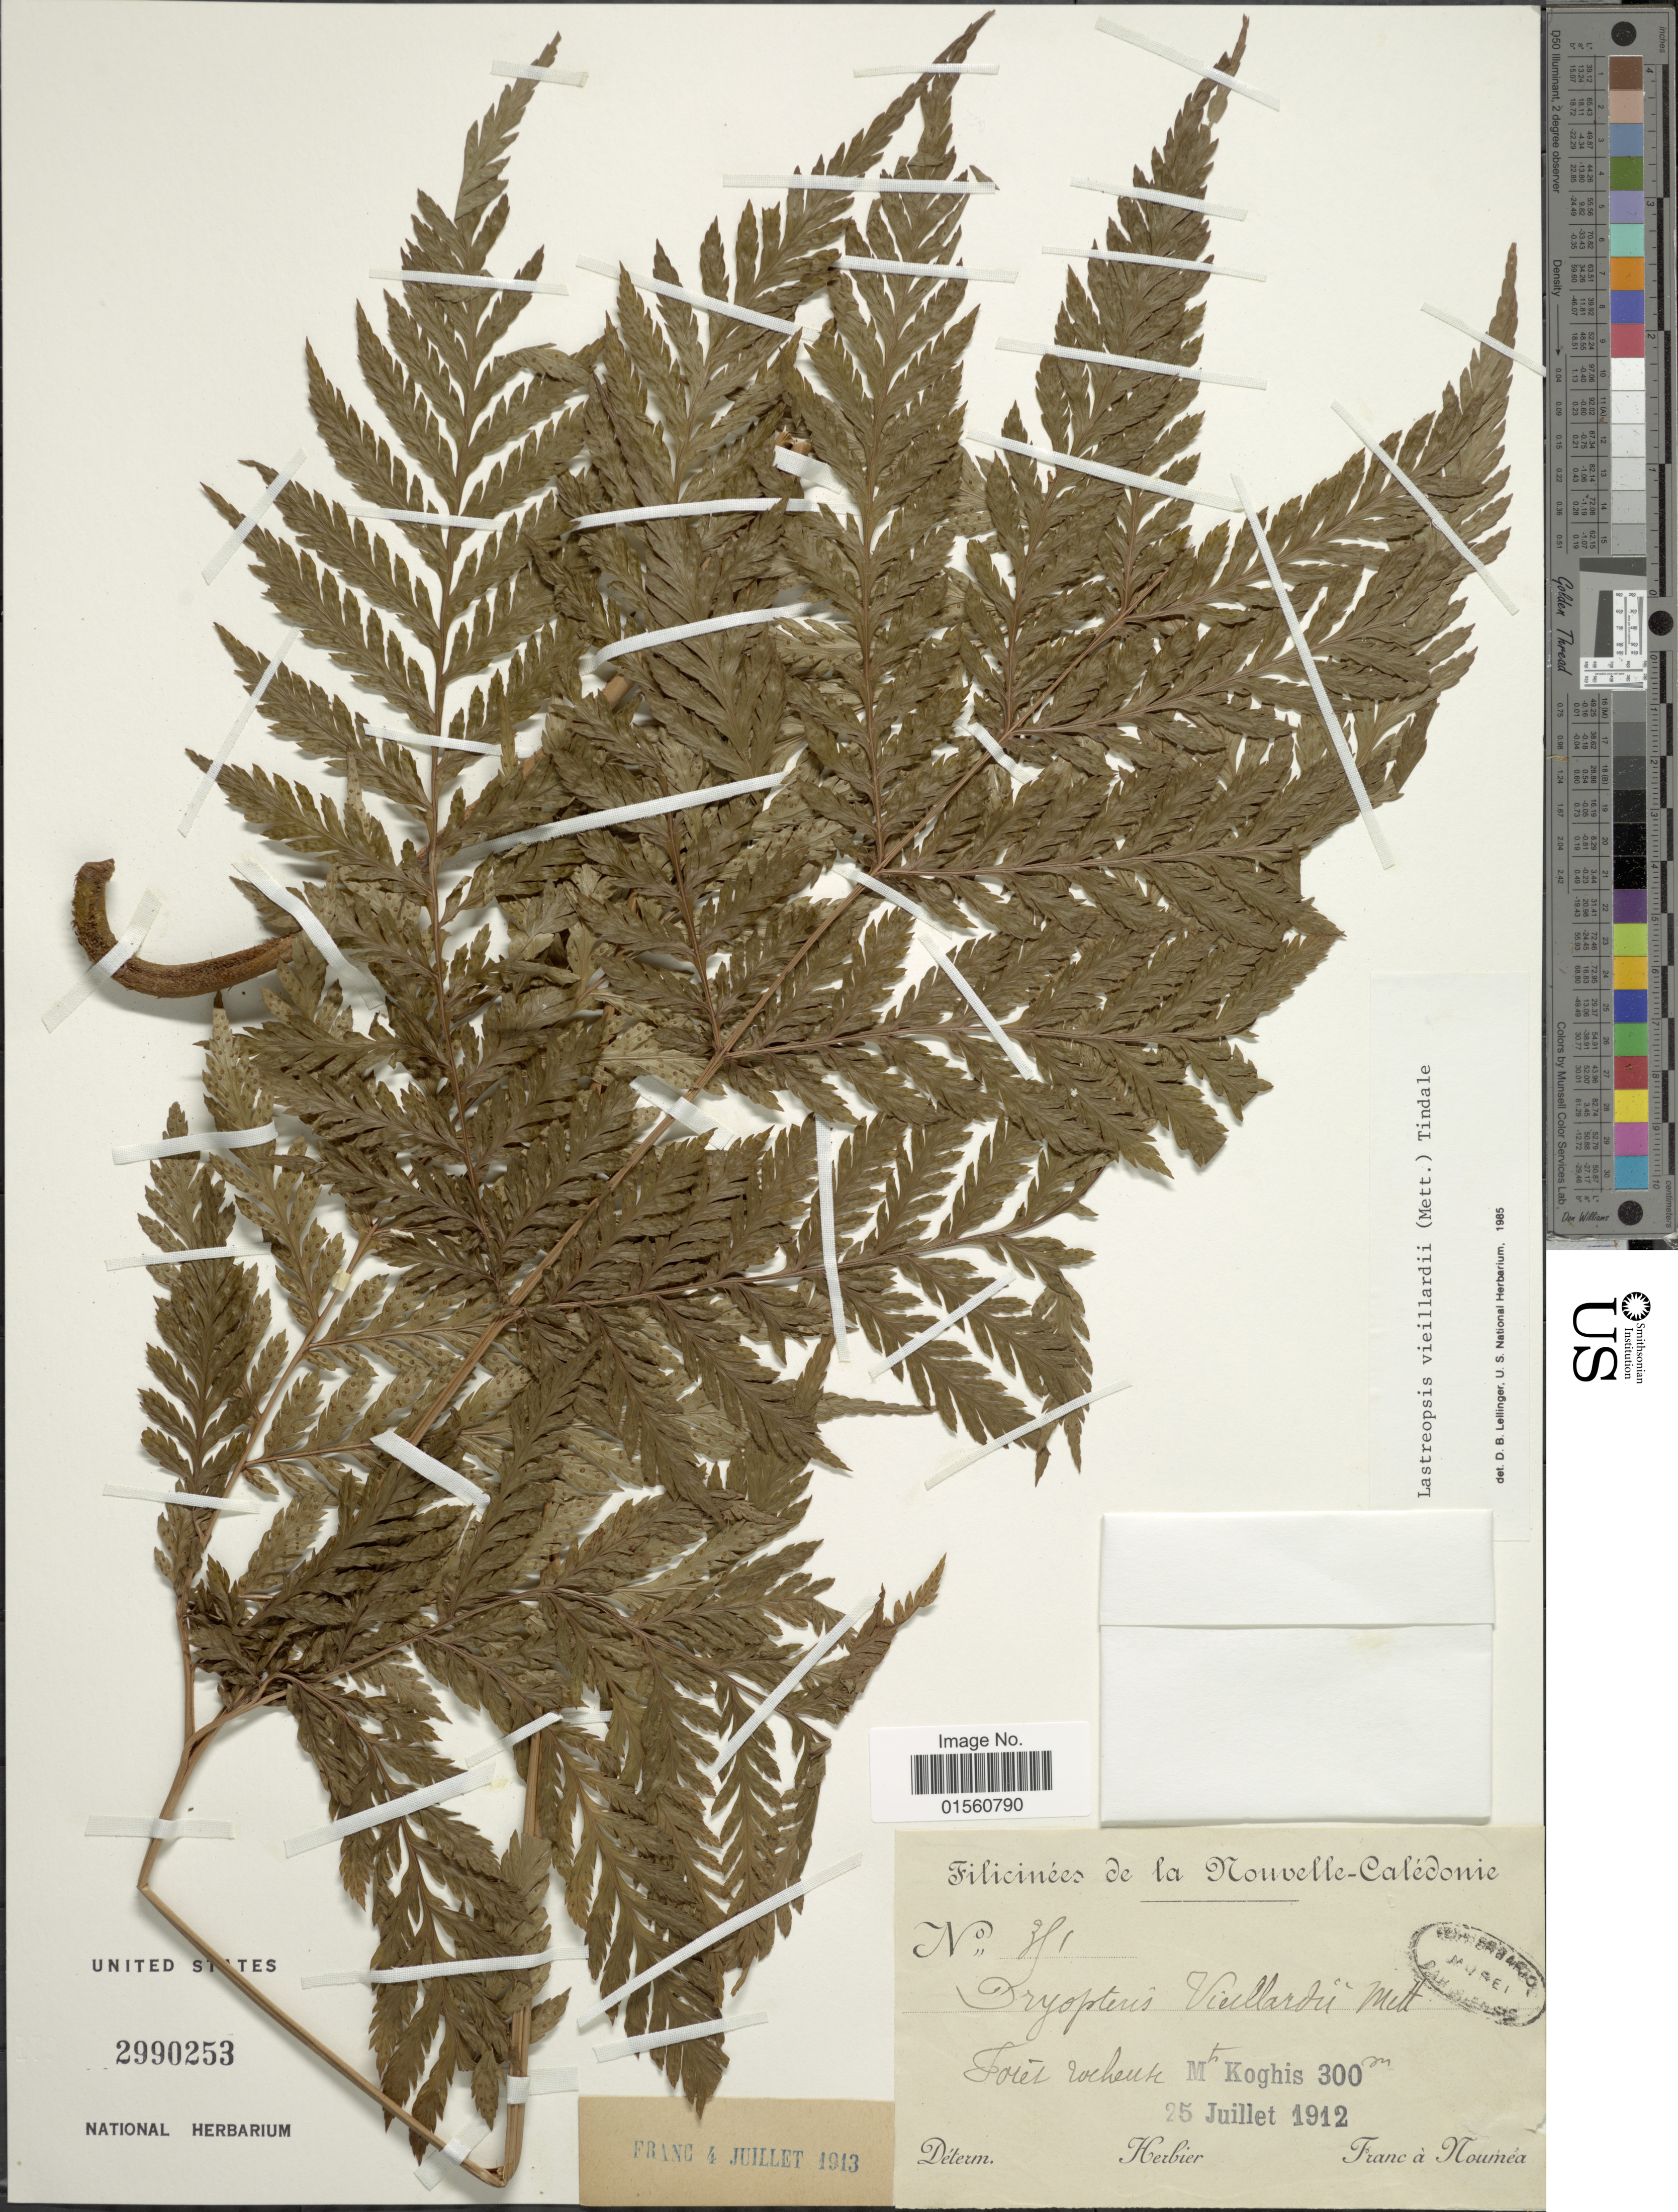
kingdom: Plantae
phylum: Tracheophyta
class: Polypodiopsida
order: Polypodiales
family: Dryopteridaceae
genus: Lastreopsis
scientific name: Lastreopsis vieillardii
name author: (Mett.) Tindale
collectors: Franc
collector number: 391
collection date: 1912-07-25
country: New Caledonia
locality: Forest rocheutte Mts Koghis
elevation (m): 300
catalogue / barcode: US 2990253